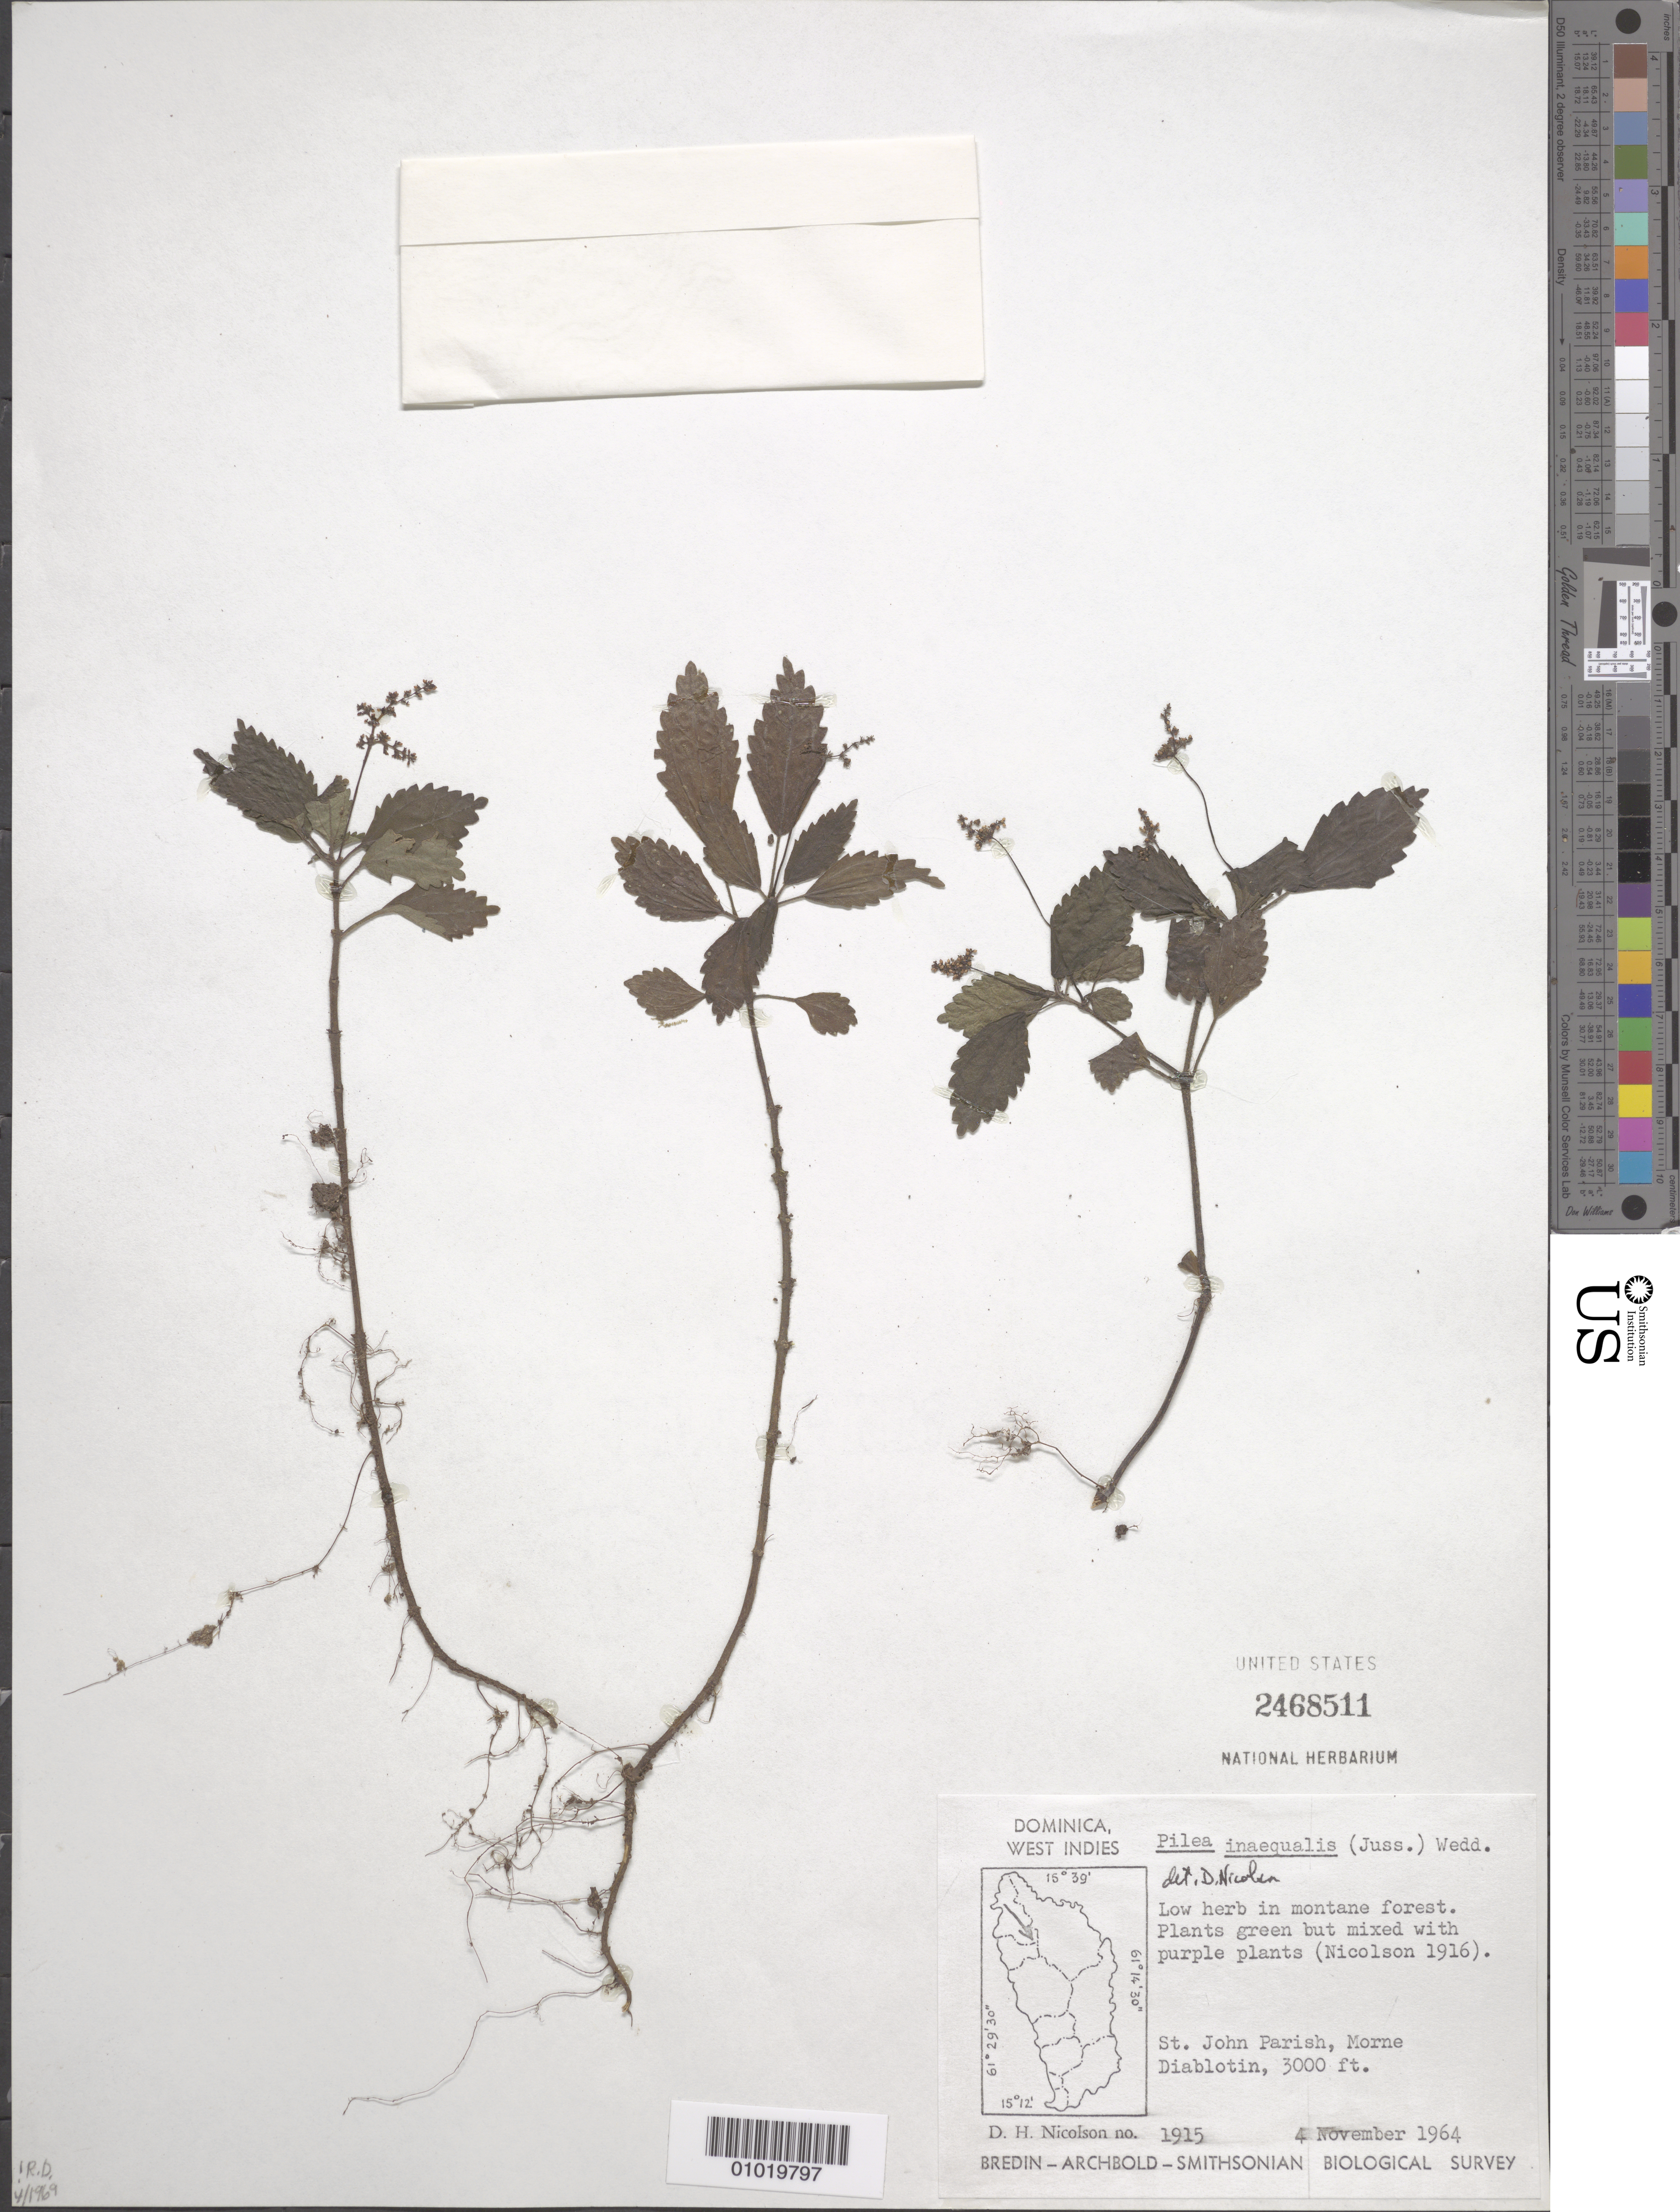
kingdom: Plantae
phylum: Tracheophyta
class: Magnoliopsida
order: Rosales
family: Urticaceae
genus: Pilea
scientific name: Pilea inaequalis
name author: (Juss. ex Poir.) Wedd.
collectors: D. H. Nicolson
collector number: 1915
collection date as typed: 04 Nov 1964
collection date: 1964-11-04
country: Dominica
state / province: St. John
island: Dominica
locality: Morne Diablotin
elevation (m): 914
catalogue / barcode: US 2468511